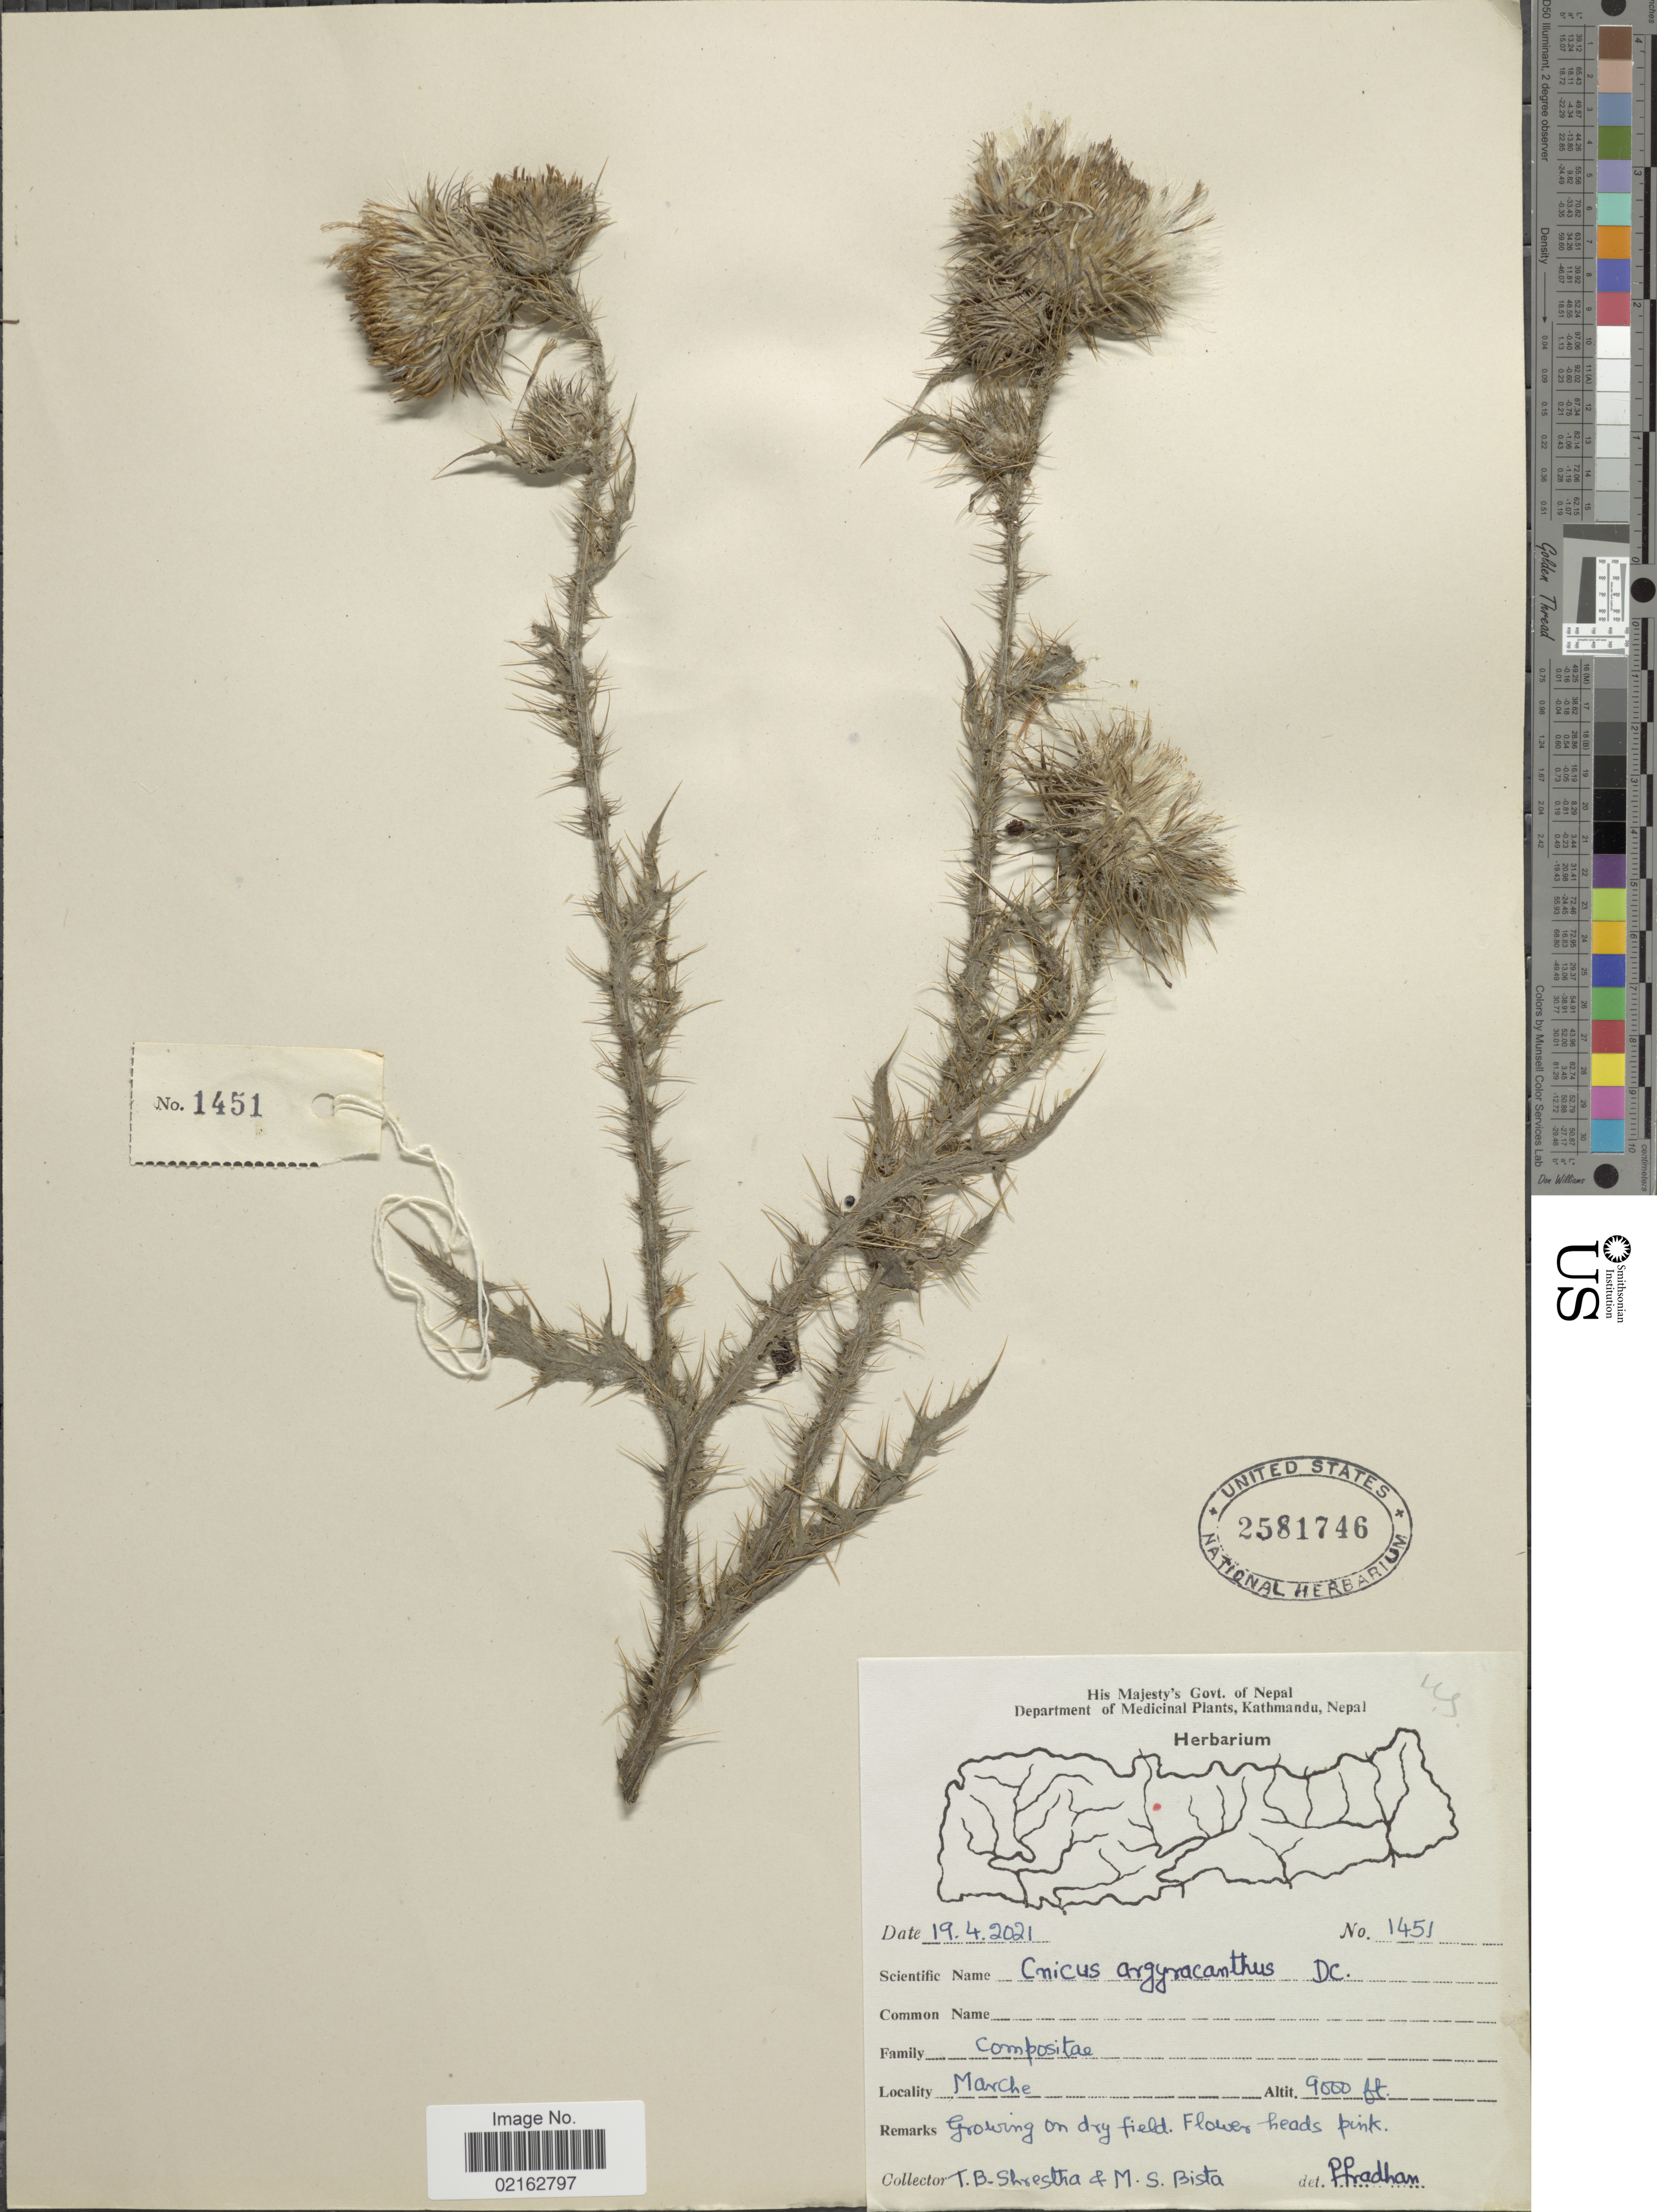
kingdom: Plantae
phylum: Tracheophyta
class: Magnoliopsida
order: Asterales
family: Asteraceae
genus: Cirsium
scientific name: Cirsium argyracanthum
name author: DC.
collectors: T. B. Shrestha & M. Bista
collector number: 1451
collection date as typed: Transcribed d/m/y: 19/4/2021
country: Nepal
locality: Department of Medicinal, Kathmandu, Nepal. Marche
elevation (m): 2743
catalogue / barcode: US 2581746